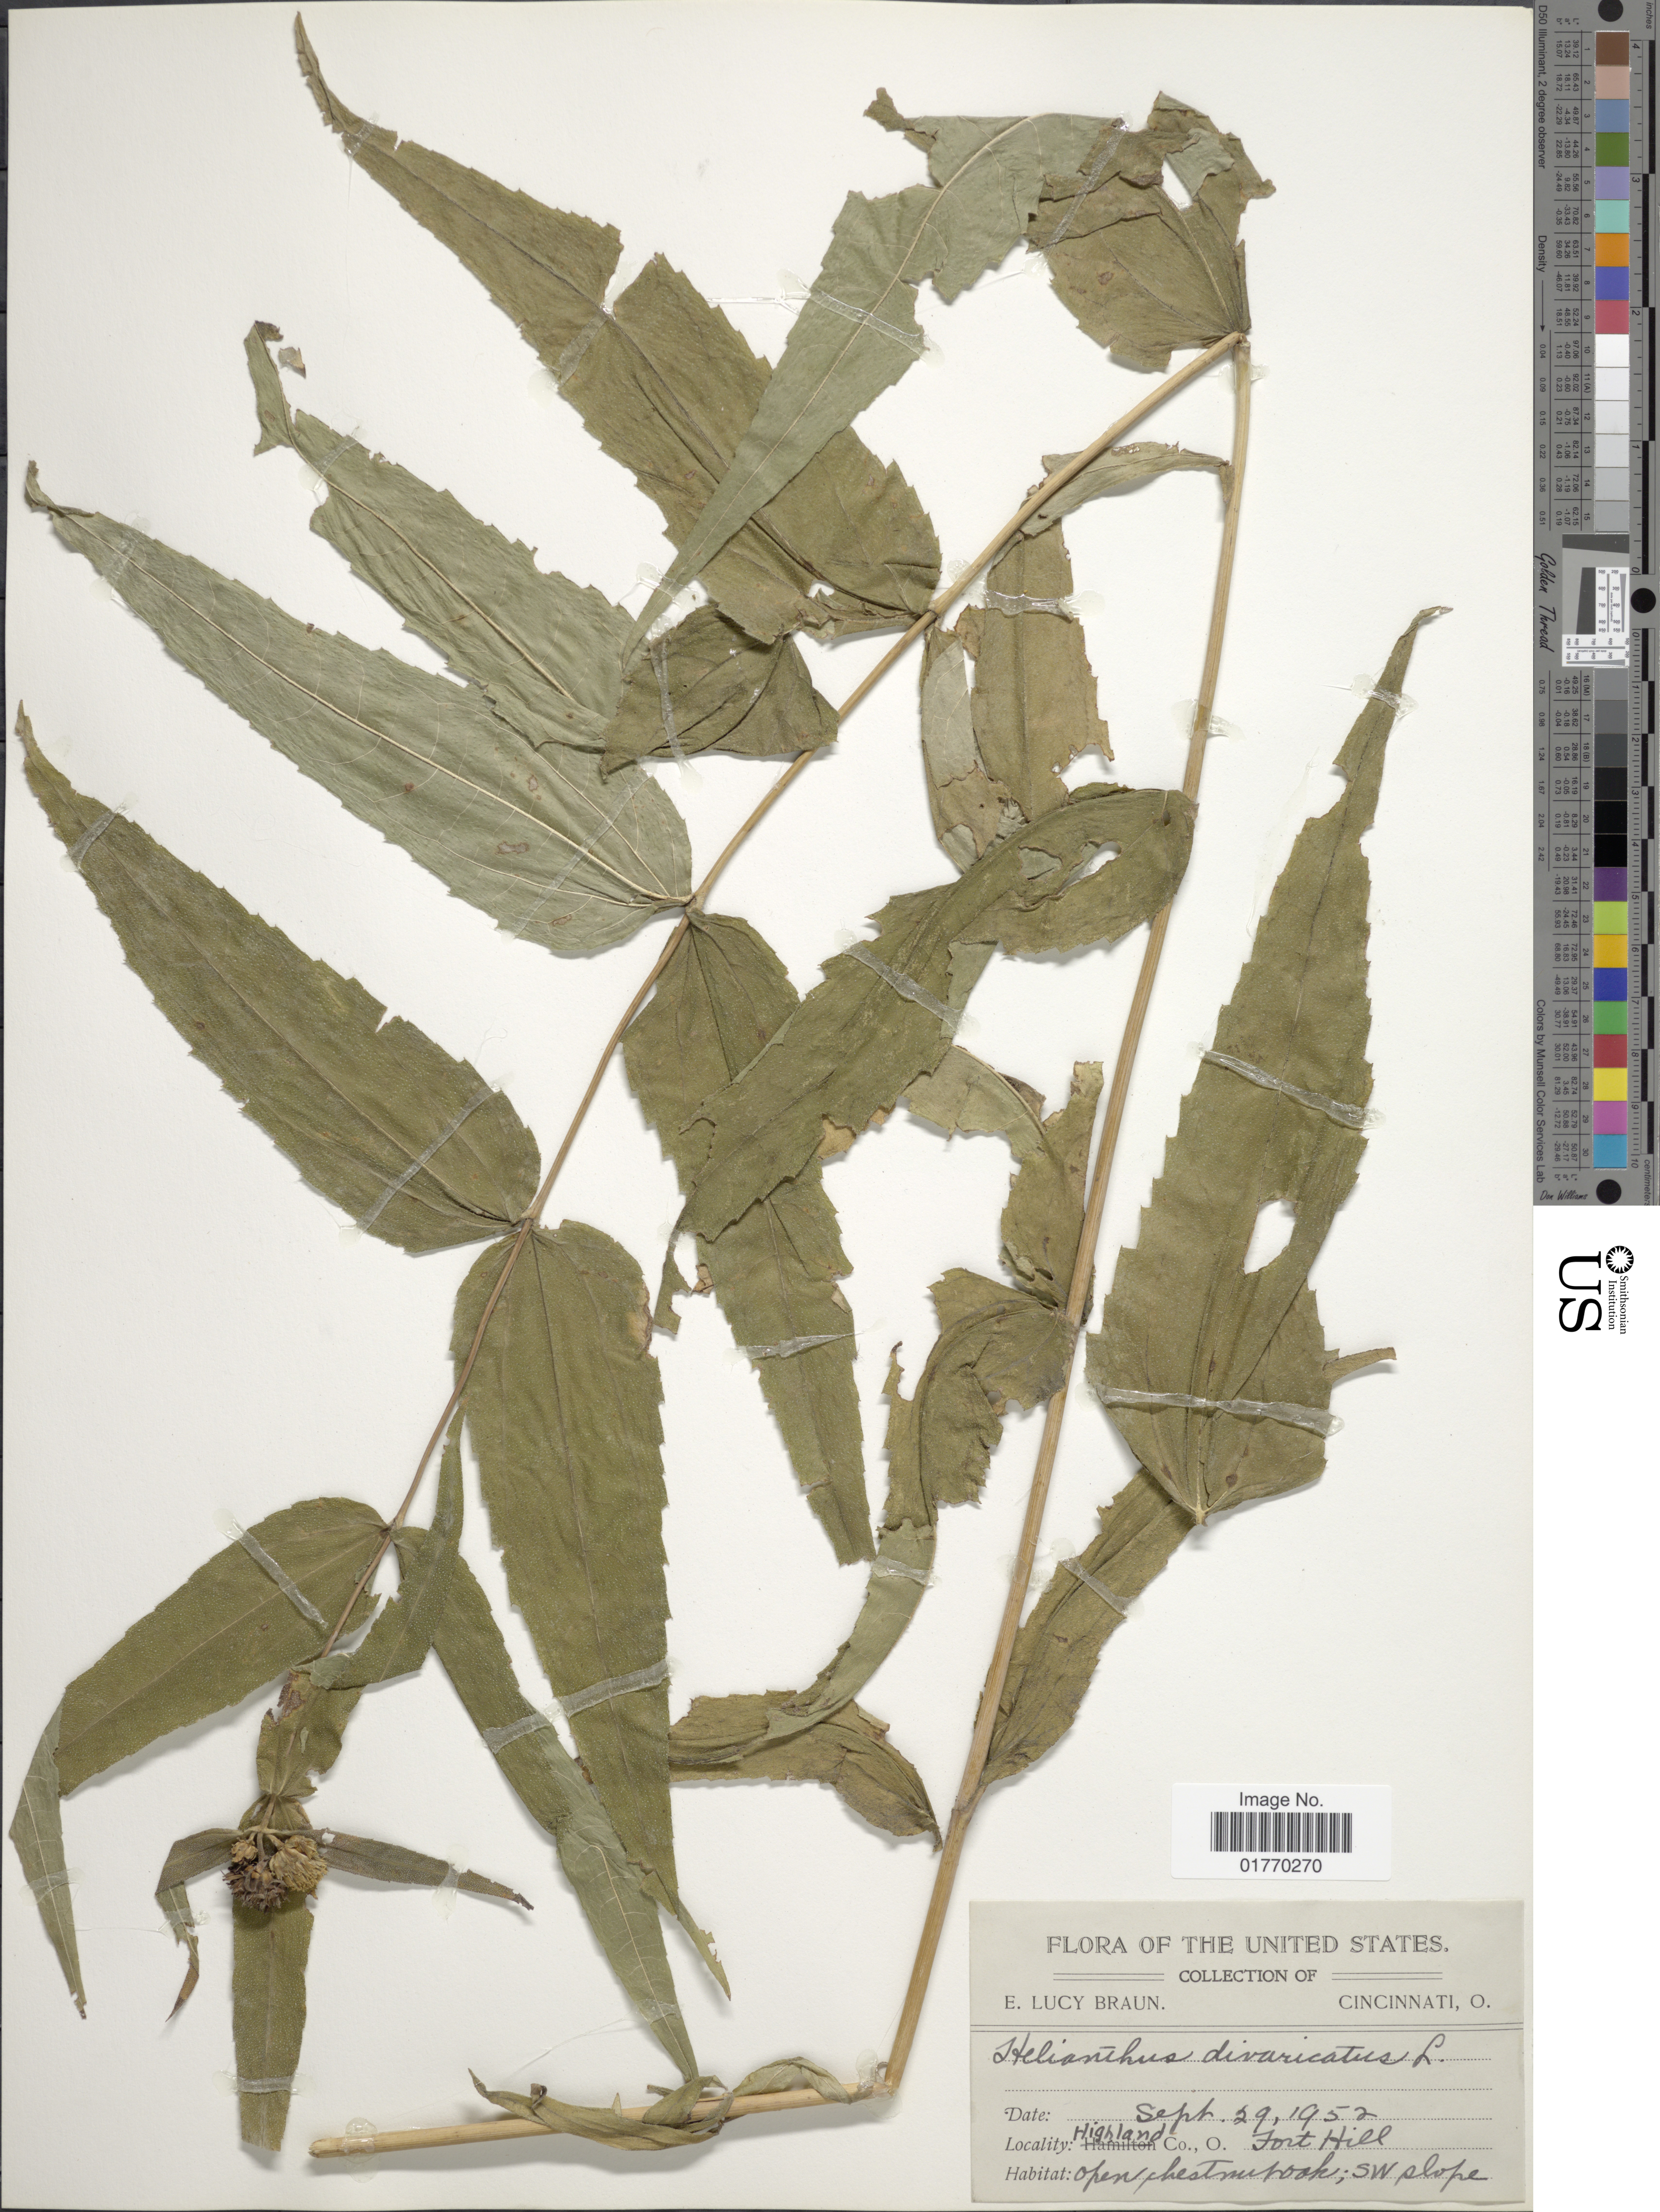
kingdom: Plantae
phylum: Tracheophyta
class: Magnoliopsida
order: Asterales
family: Asteraceae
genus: Helianthus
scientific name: Helianthus divaricatus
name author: L.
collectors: E. L. Braun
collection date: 1952-09-29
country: United States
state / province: Ohio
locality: Highland Co., O., Fort Hill, Open Chestnut oak, SW slope